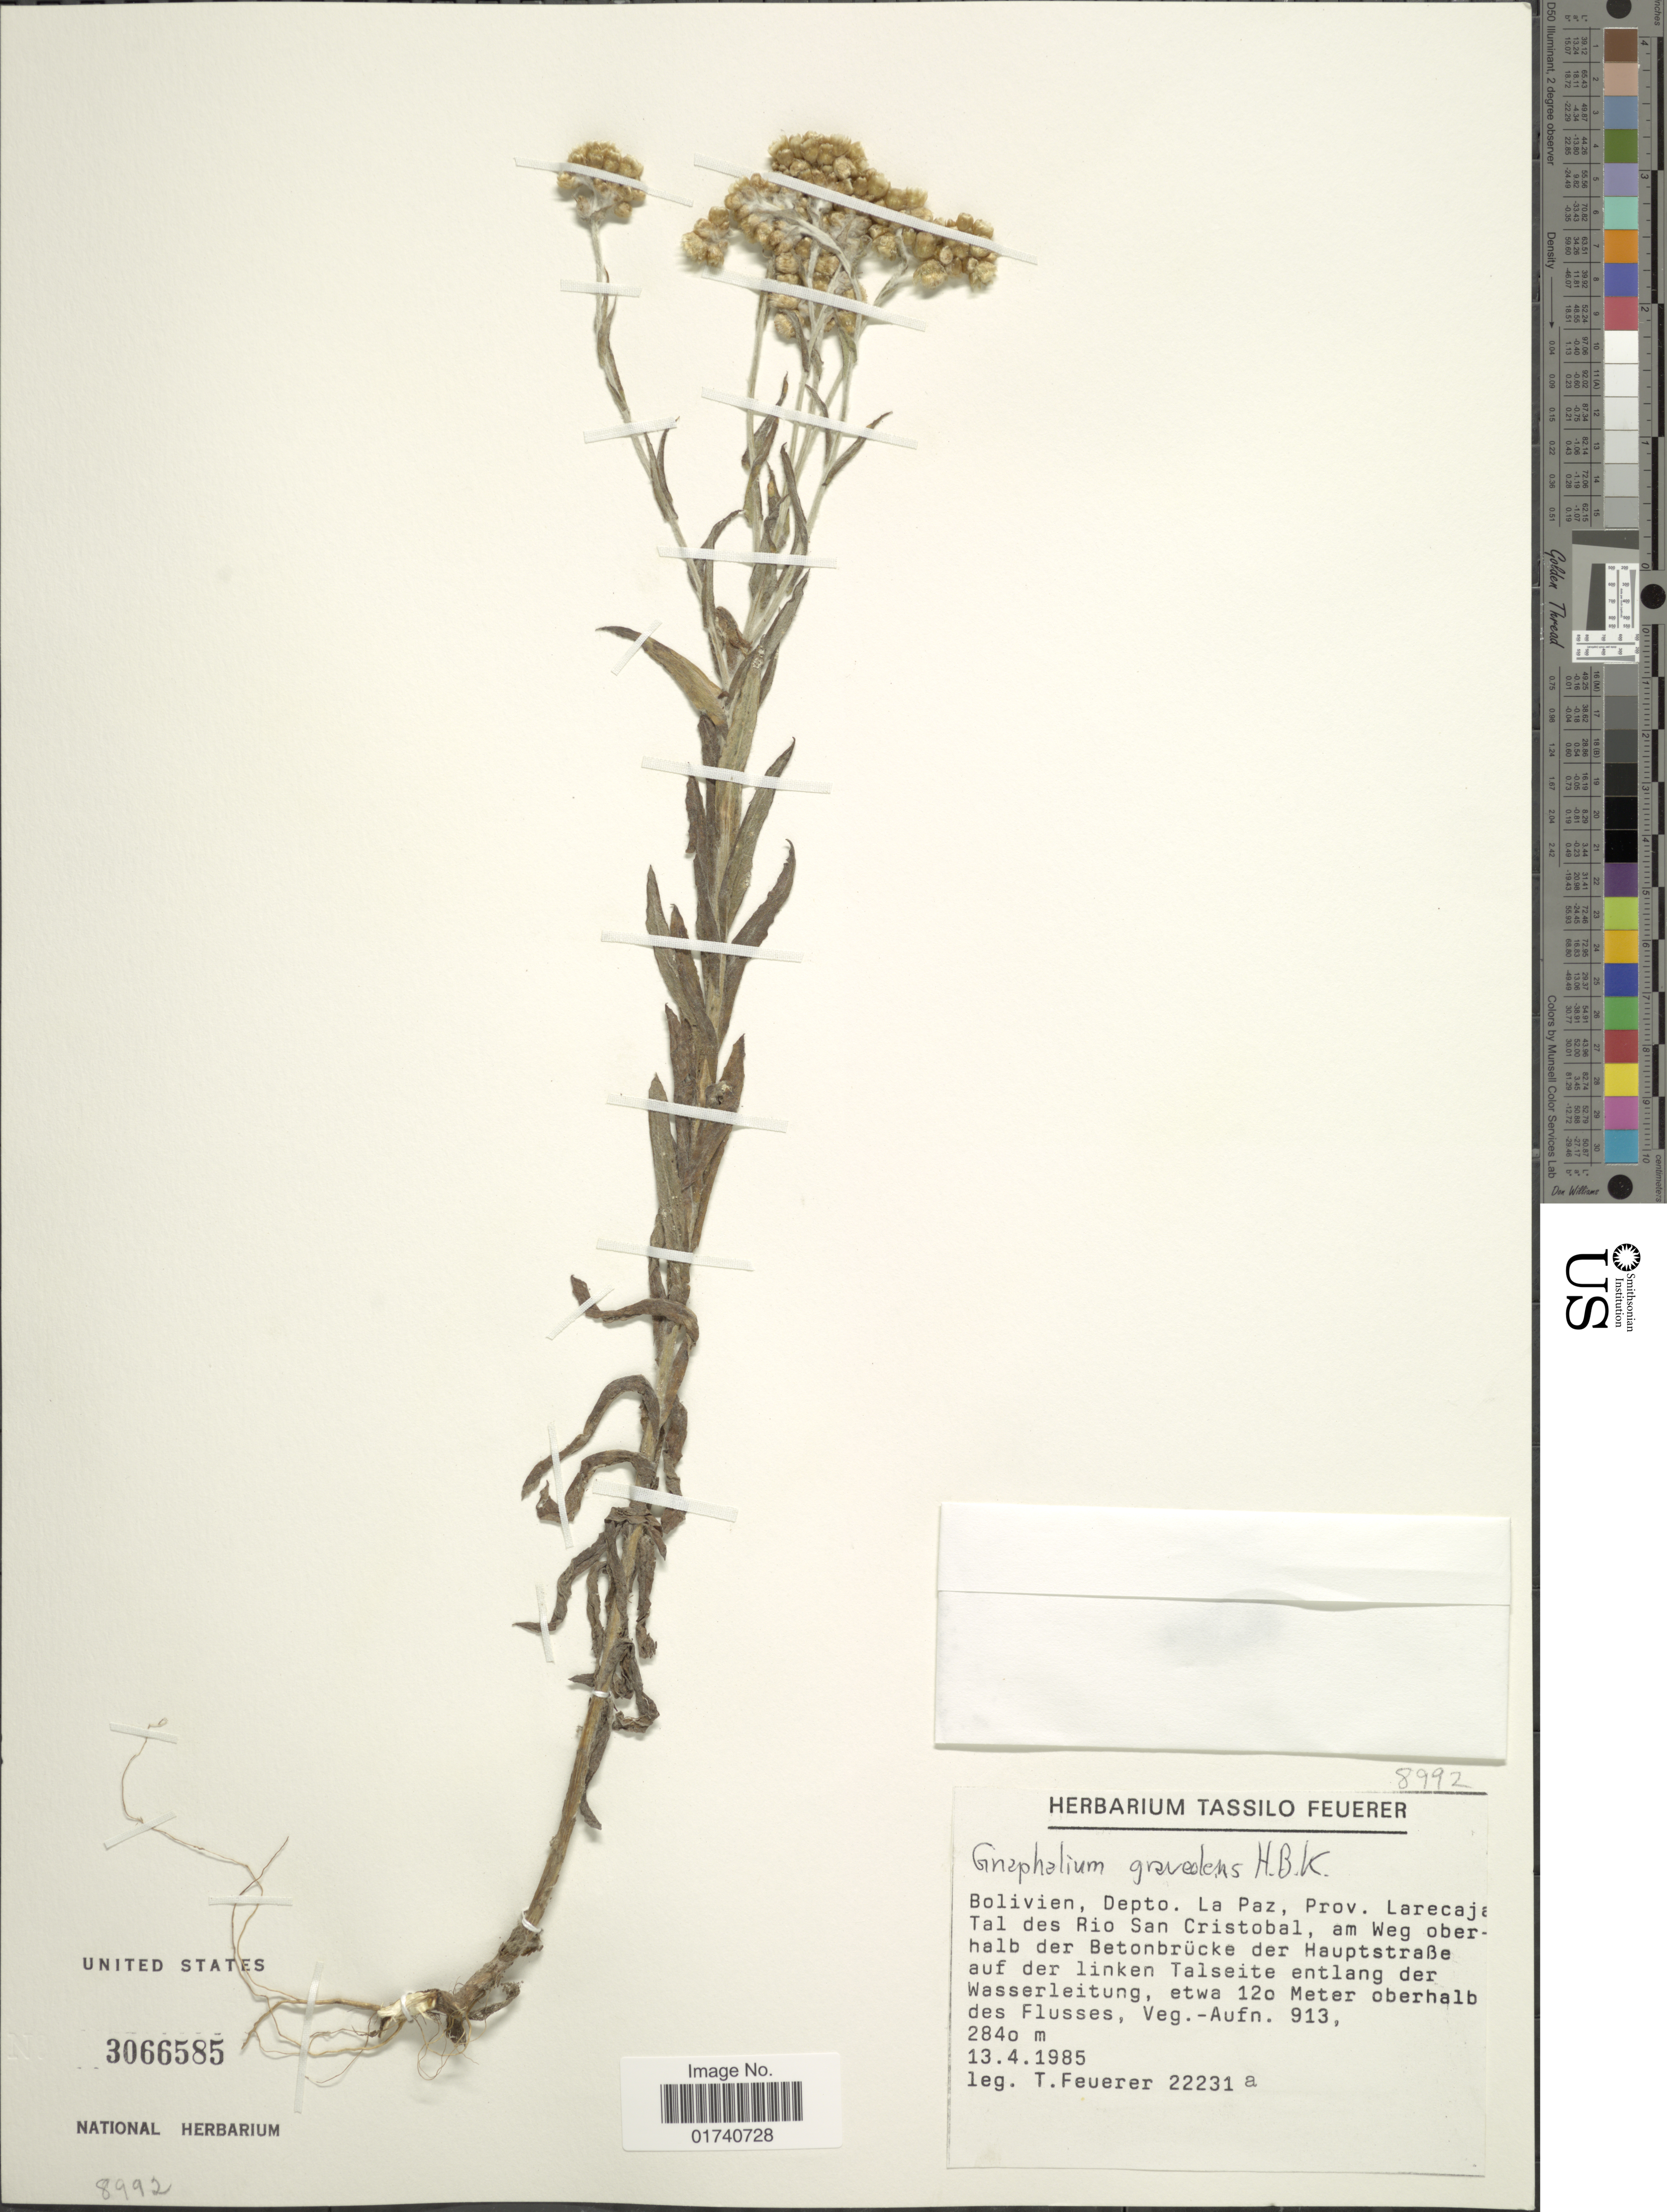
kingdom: Plantae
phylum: Tracheophyta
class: Magnoliopsida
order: Asterales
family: Asteraceae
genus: Pseudognaphalium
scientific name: Pseudognaphalium graveolens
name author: Anderb.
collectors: T. Feuerer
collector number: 22231a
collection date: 1985-04-13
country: Bolivia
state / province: La Paz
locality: Bolivien, Depto. La Paz, Prov. Larecaja Tal des Rio San Cristobal, am Weg oberhalb der Betonbrucke der Hauptstrabe auf der linken Talseite entlang der Wasserleitung.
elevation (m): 2840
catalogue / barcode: US 3066585